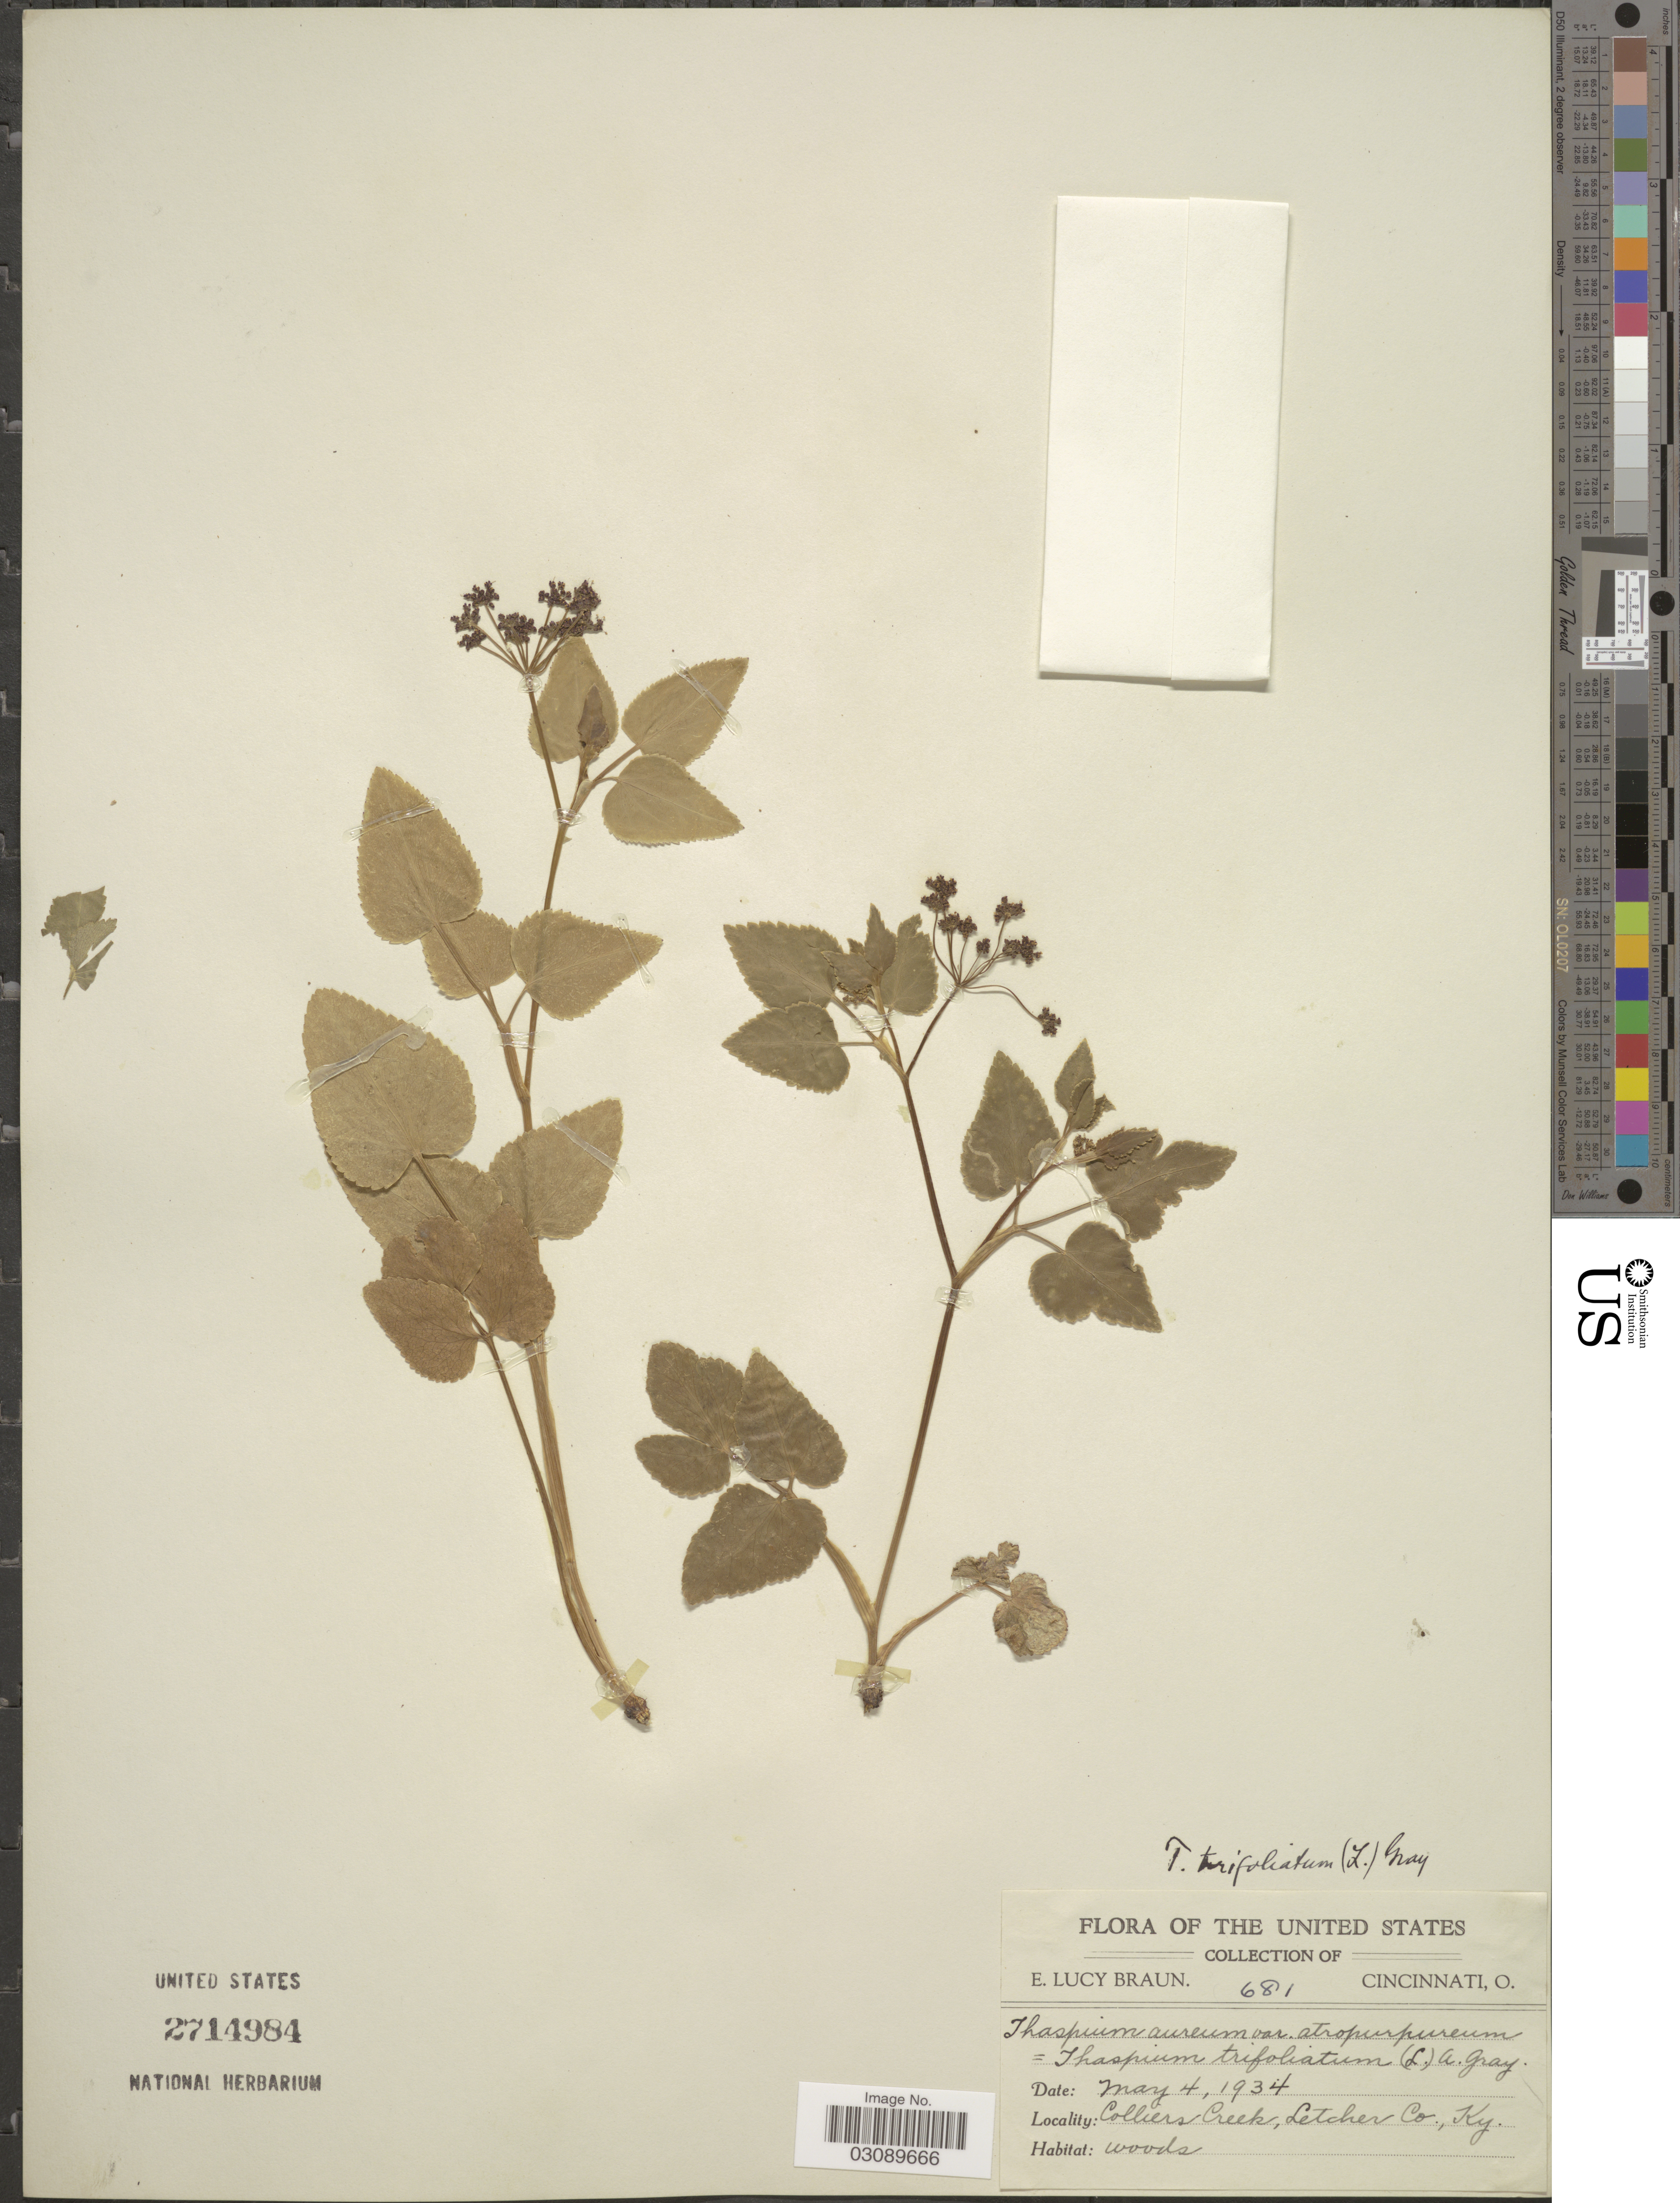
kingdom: Plantae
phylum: Tracheophyta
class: Magnoliopsida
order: Apiales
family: Apiaceae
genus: Thaspium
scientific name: Thaspium trifoliatum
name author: (L.) A. Gray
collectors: E. L. Braun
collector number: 681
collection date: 1934-05-04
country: United States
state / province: Kentucky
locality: Colliers Creek, Letcher Co.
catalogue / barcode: US 2714984